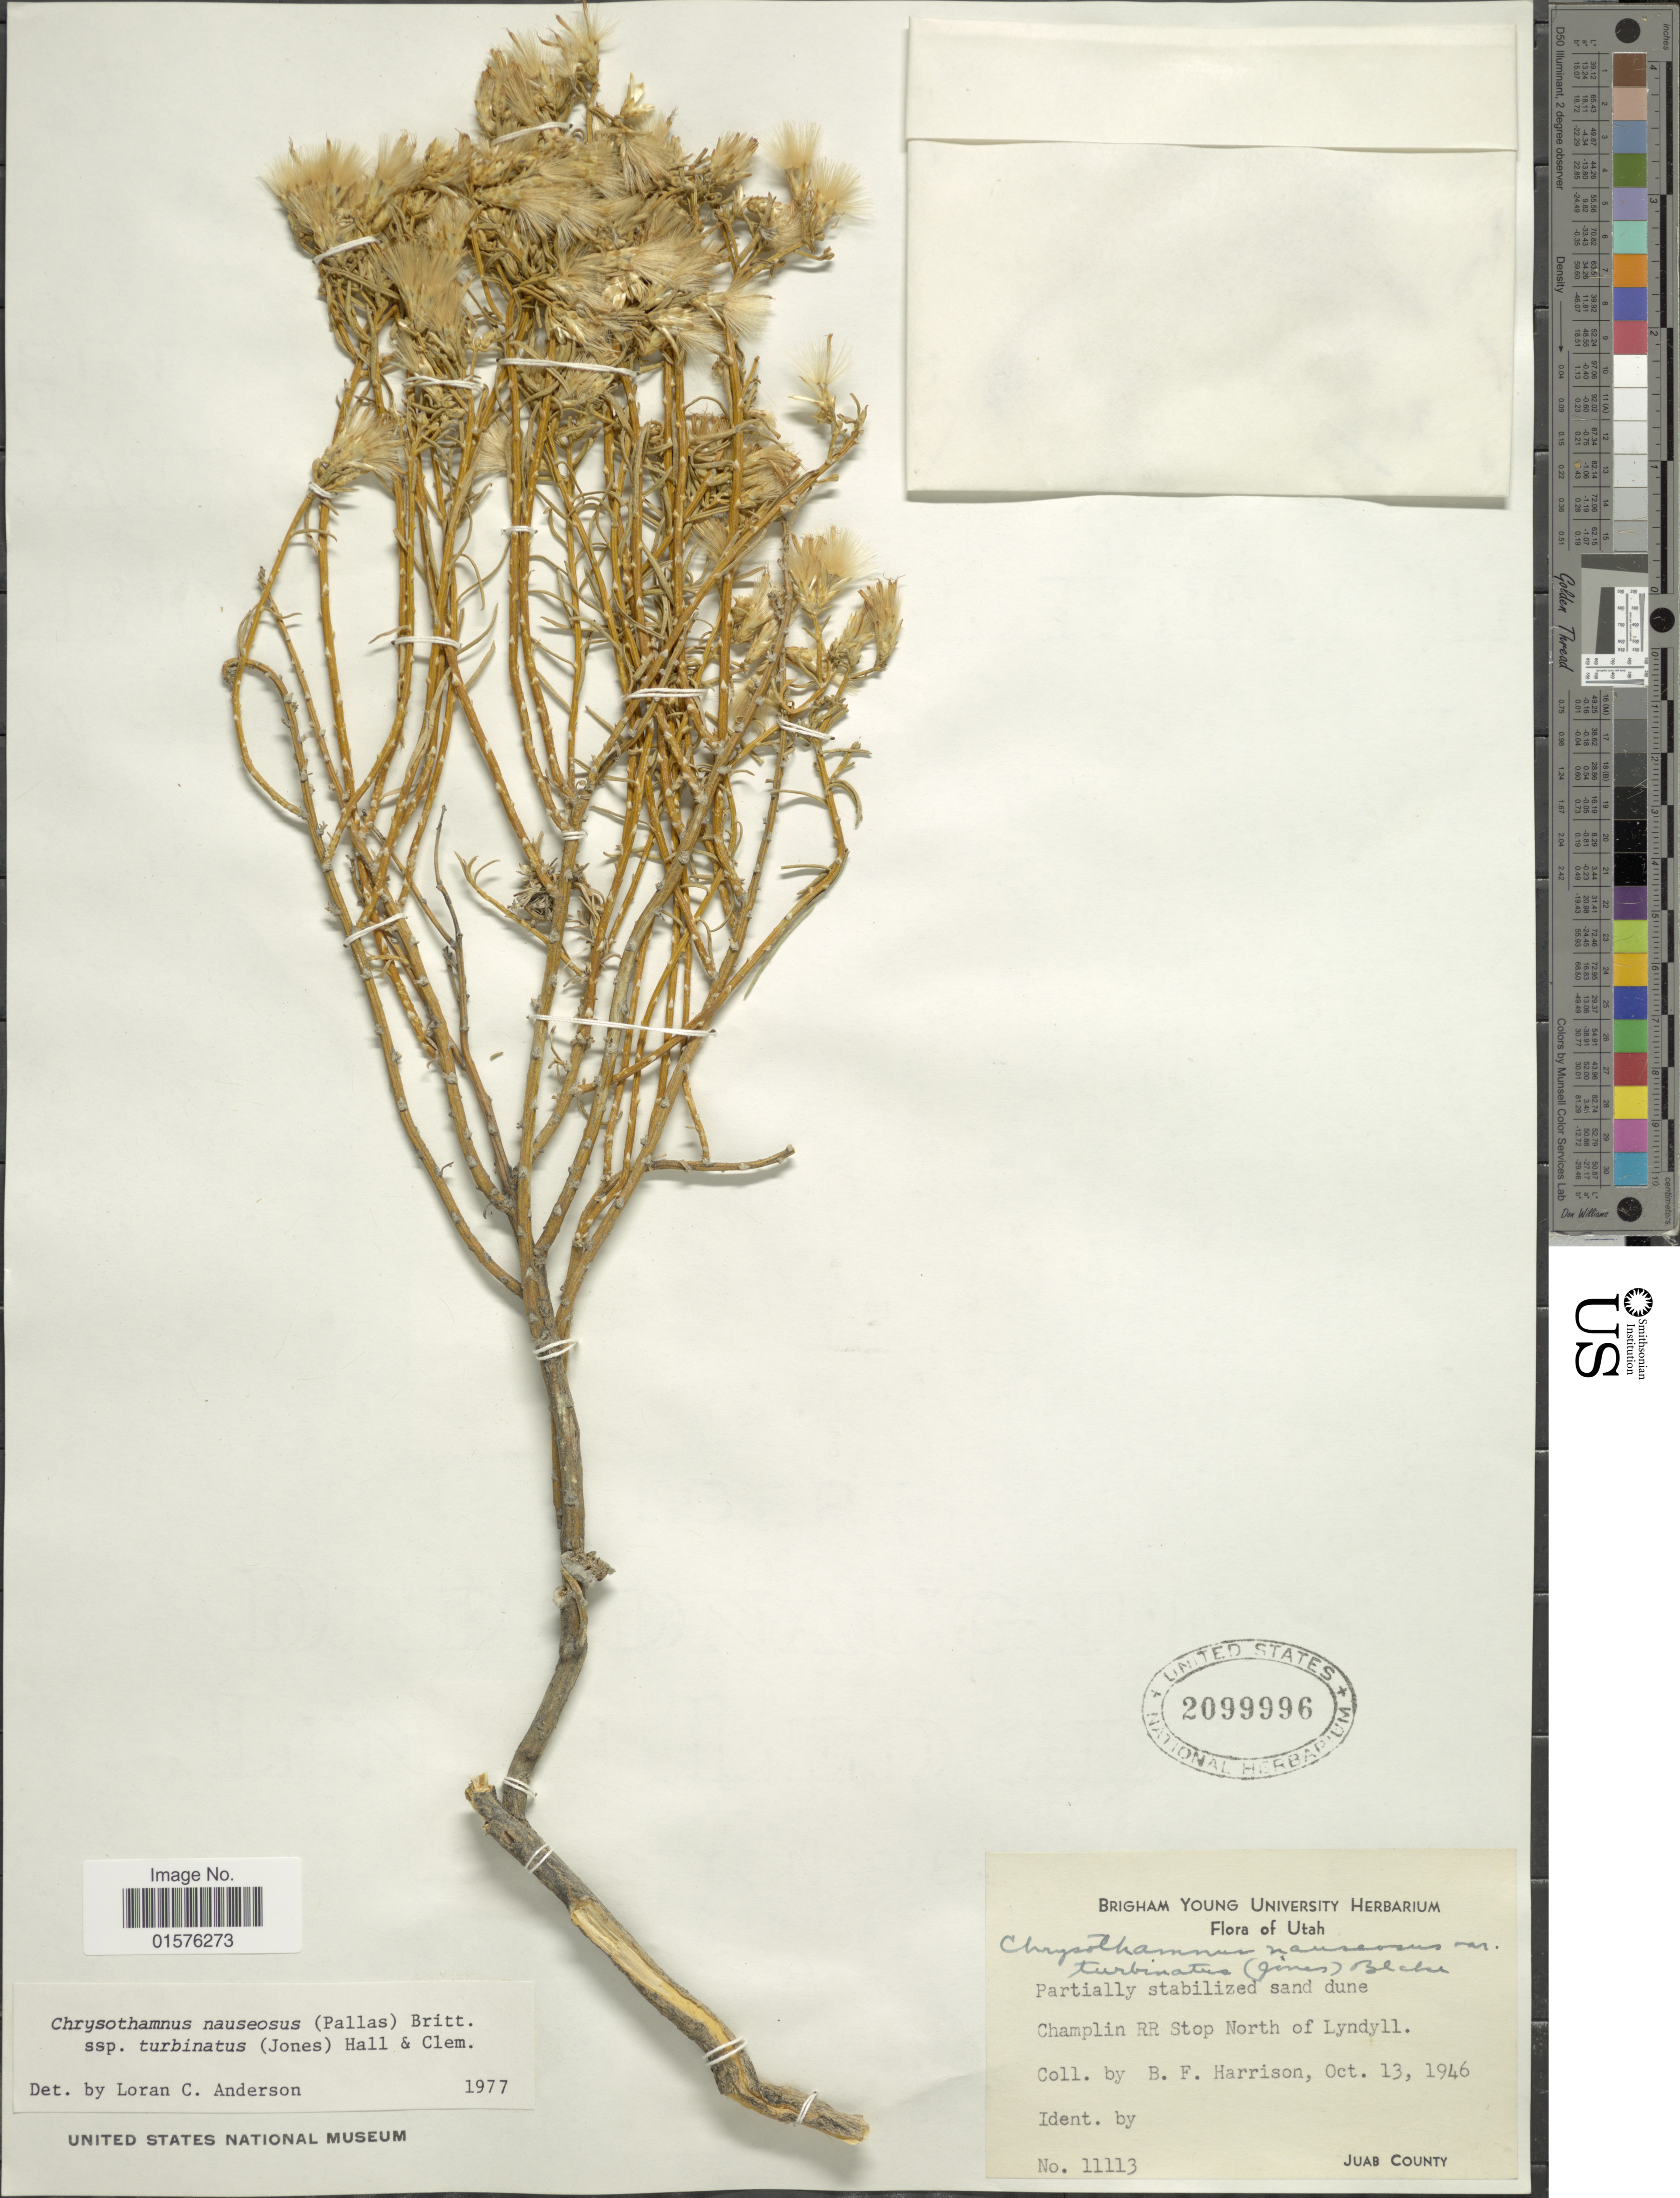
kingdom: Plantae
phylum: Tracheophyta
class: Magnoliopsida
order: Asterales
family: Asteraceae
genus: Ericameria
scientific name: Ericameria nauseosa var. turbinata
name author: (M.E. Jones) G.L. Nesom & G.I. Baird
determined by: Urbatsch, Lowell E., Curator (LSU), Louisiana State University (UNITED STATES)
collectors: B. F. Harrison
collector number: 11113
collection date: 1946-10-13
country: United States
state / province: Utah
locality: Cahplin RR Stop North of Lyndyll, Juab County.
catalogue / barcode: US 2099996